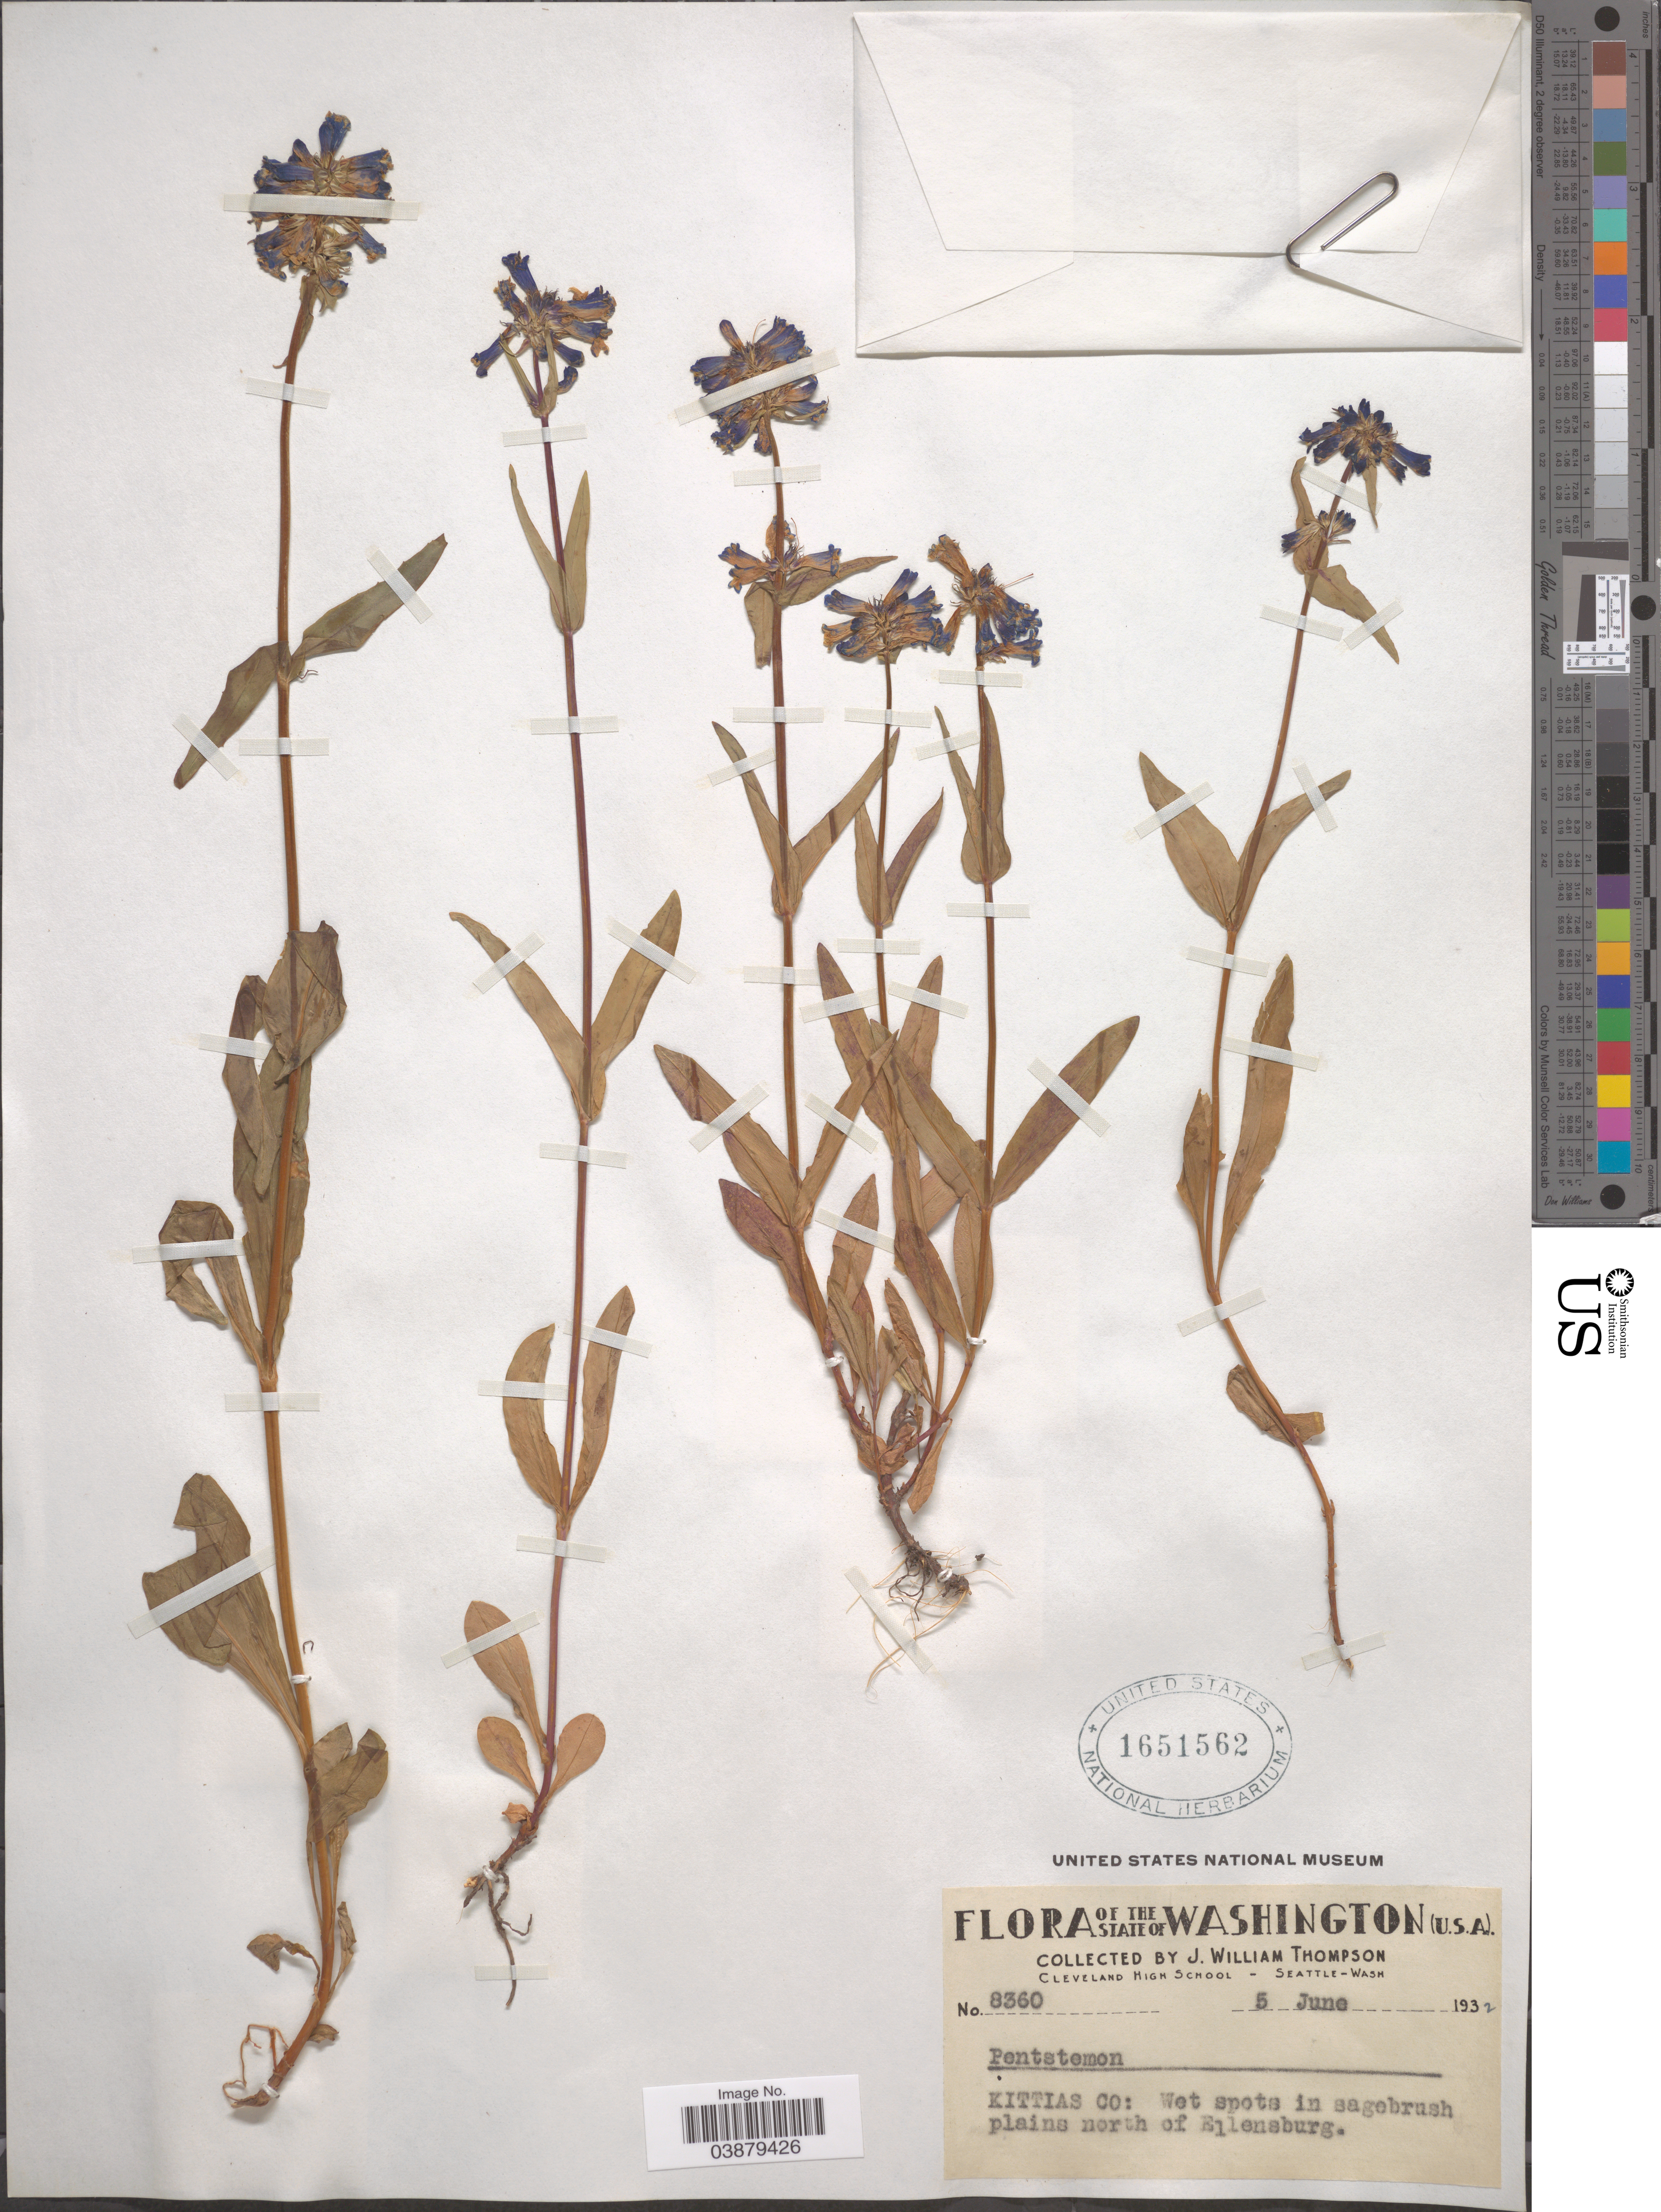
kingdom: Plantae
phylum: Tracheophyta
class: Magnoliopsida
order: Lamiales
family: Plantaginaceae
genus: Penstemon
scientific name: Penstemon sp.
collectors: J. W. Thompson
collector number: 8360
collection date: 1932-06-05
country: United States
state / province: Washington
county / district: Kittitas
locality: Kittias Co: Wet spots in sagebrush plains north of Ellensburg.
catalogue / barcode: US 1651562